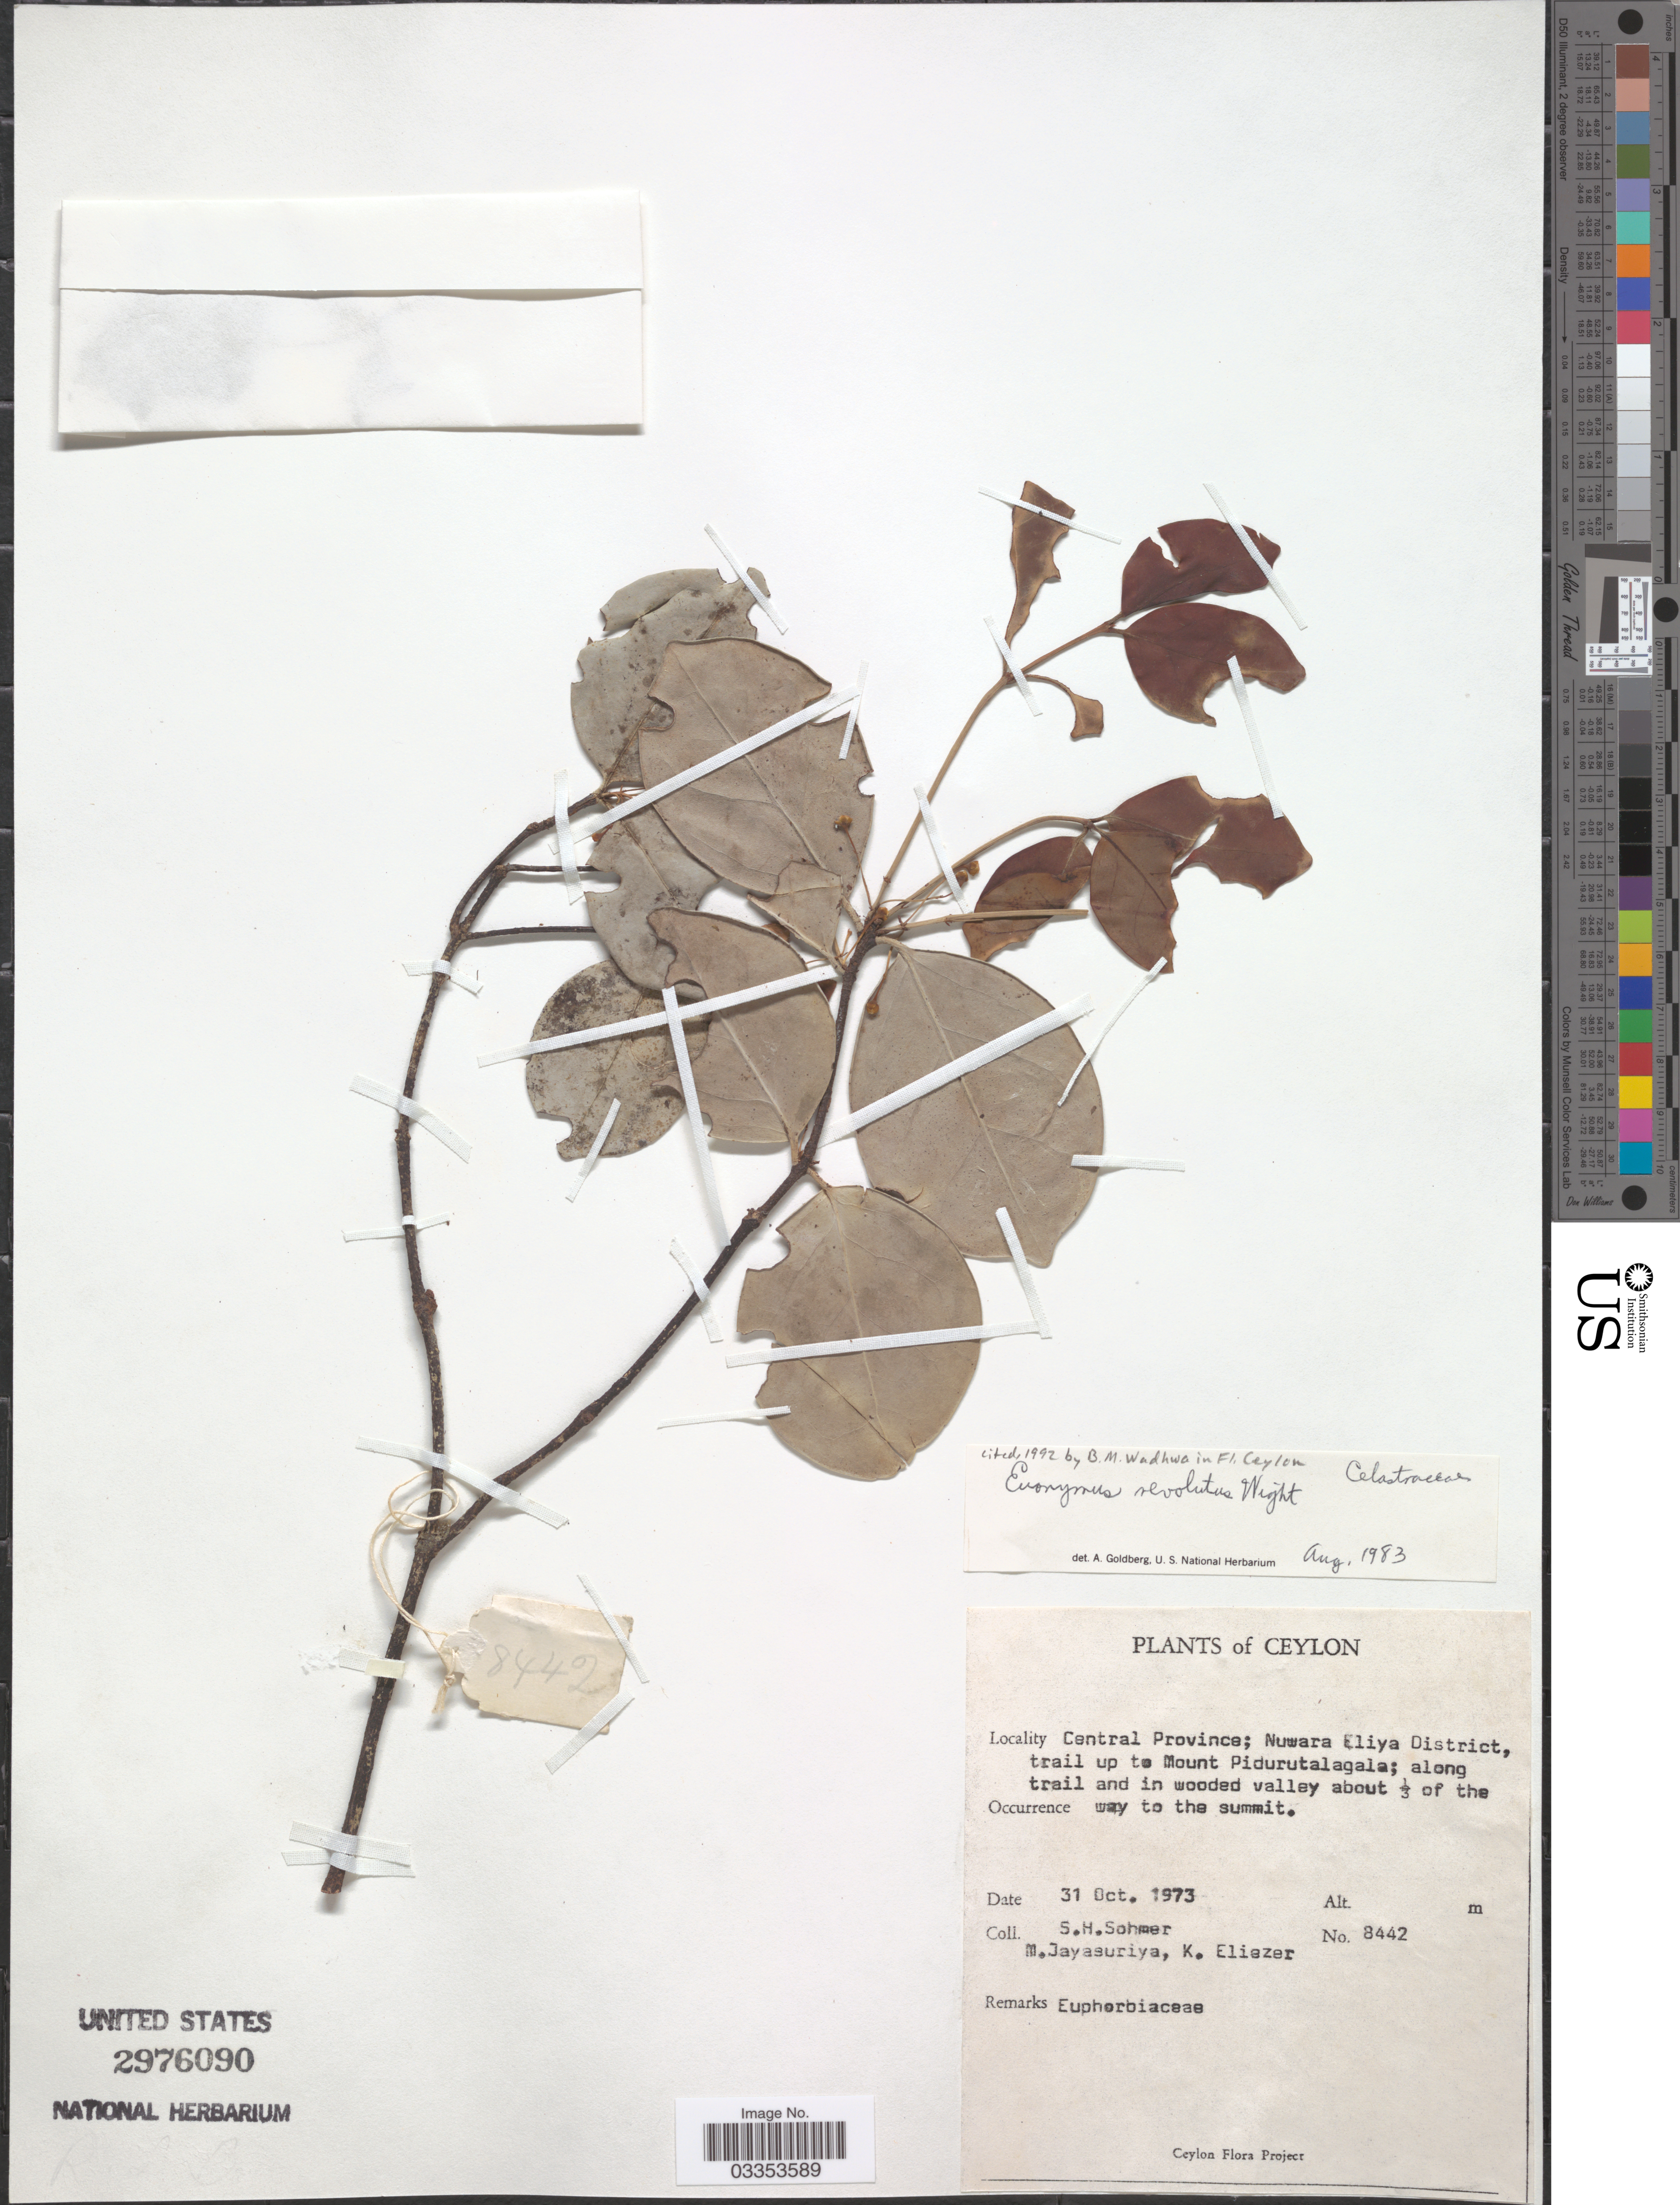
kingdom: Plantae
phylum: Tracheophyta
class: Magnoliopsida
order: Celastrales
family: Celastraceae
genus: Euonymus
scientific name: Euonymus revolutus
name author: Wight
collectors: S. H. Sohmer, M. Jayasuriya & K. Eliezer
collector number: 8442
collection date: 1973-10-31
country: Sri Lanka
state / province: Central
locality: Ceylon. Nuwara Eliya District, trail up to Mountain Pidurutalagala; along trail and in wooded valley about 1/3 of the way to the summit.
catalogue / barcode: US 2976090